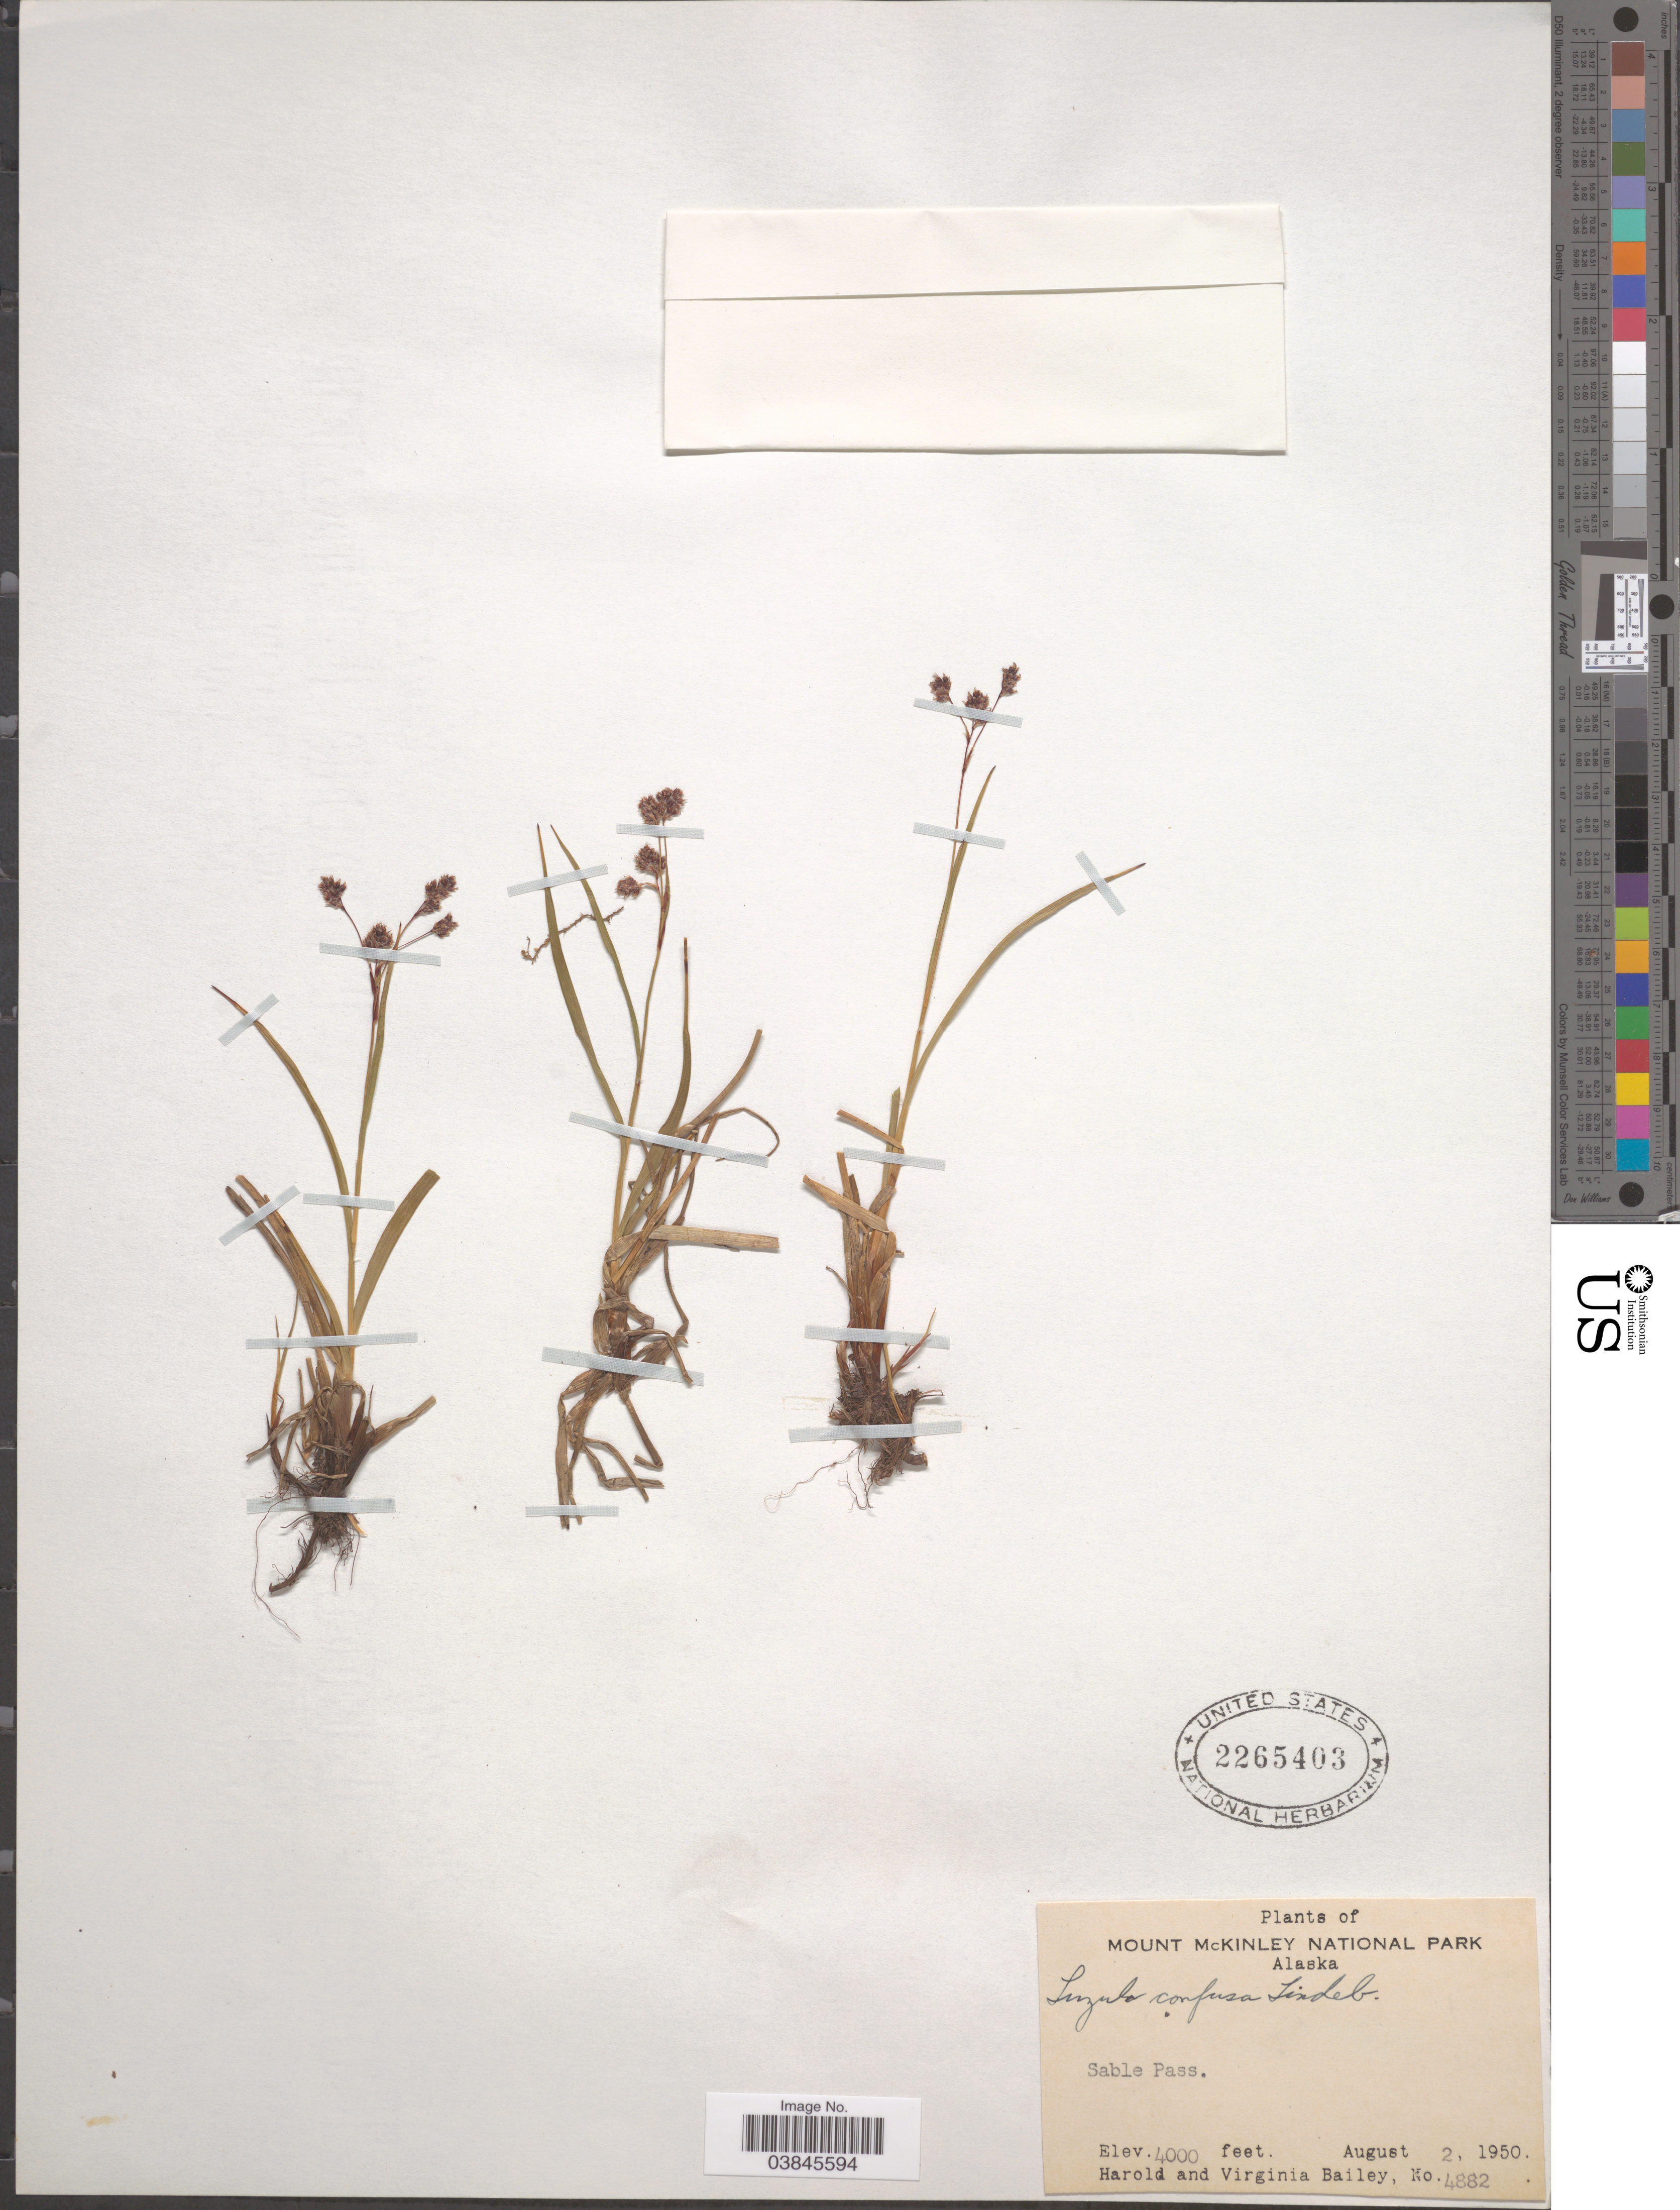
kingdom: Plantae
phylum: Tracheophyta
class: Liliopsida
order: Poales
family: Juncaceae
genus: Luzula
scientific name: Luzula confusa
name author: Lindeb.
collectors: H. Bailey & V. L. Bailey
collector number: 4882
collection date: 1950-08-02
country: United States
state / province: Alaska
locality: Mount McKinley National Park. Sable Pass.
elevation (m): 1219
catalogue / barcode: US 2265403